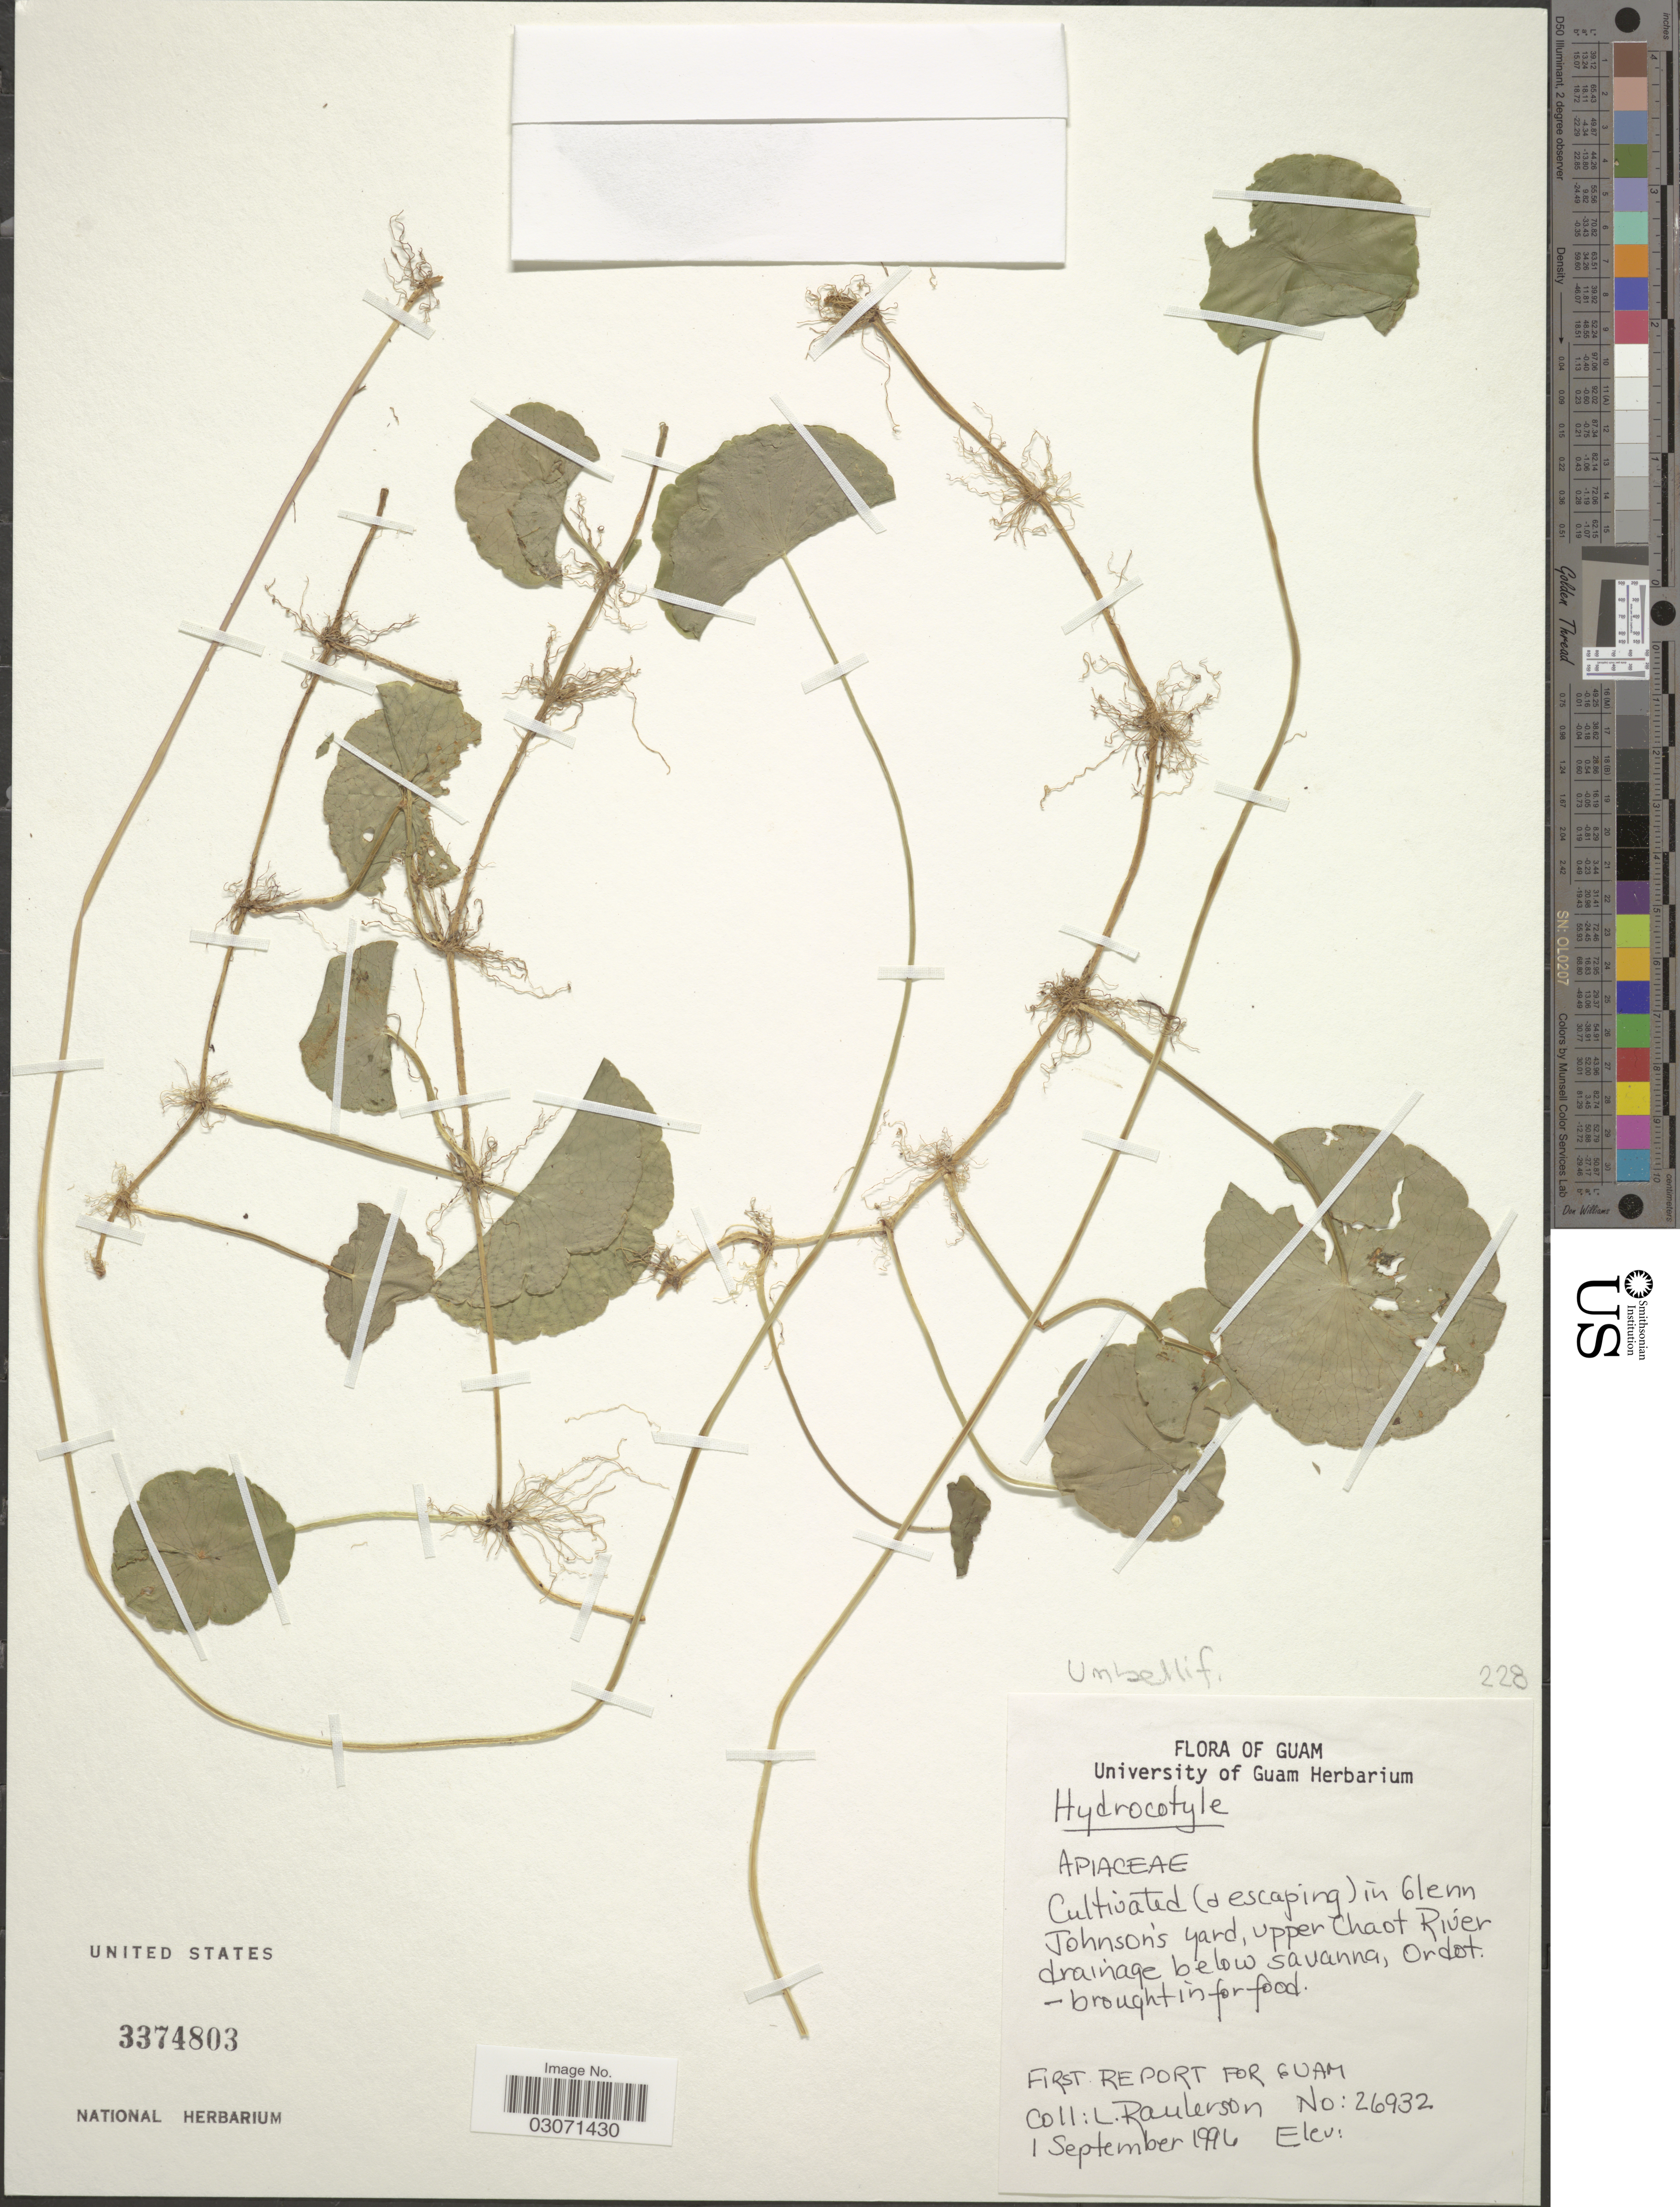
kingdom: Plantae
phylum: Tracheophyta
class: Magnoliopsida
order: Apiales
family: Araliaceae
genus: Hydrocotyle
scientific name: Hydrocotyle sp.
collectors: L. Raulerson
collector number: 26932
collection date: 1996-09-01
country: Guam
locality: Glenn Johnson's Yard, upper Chaot River drainage below savanna, Ordot.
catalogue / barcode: US 3374803